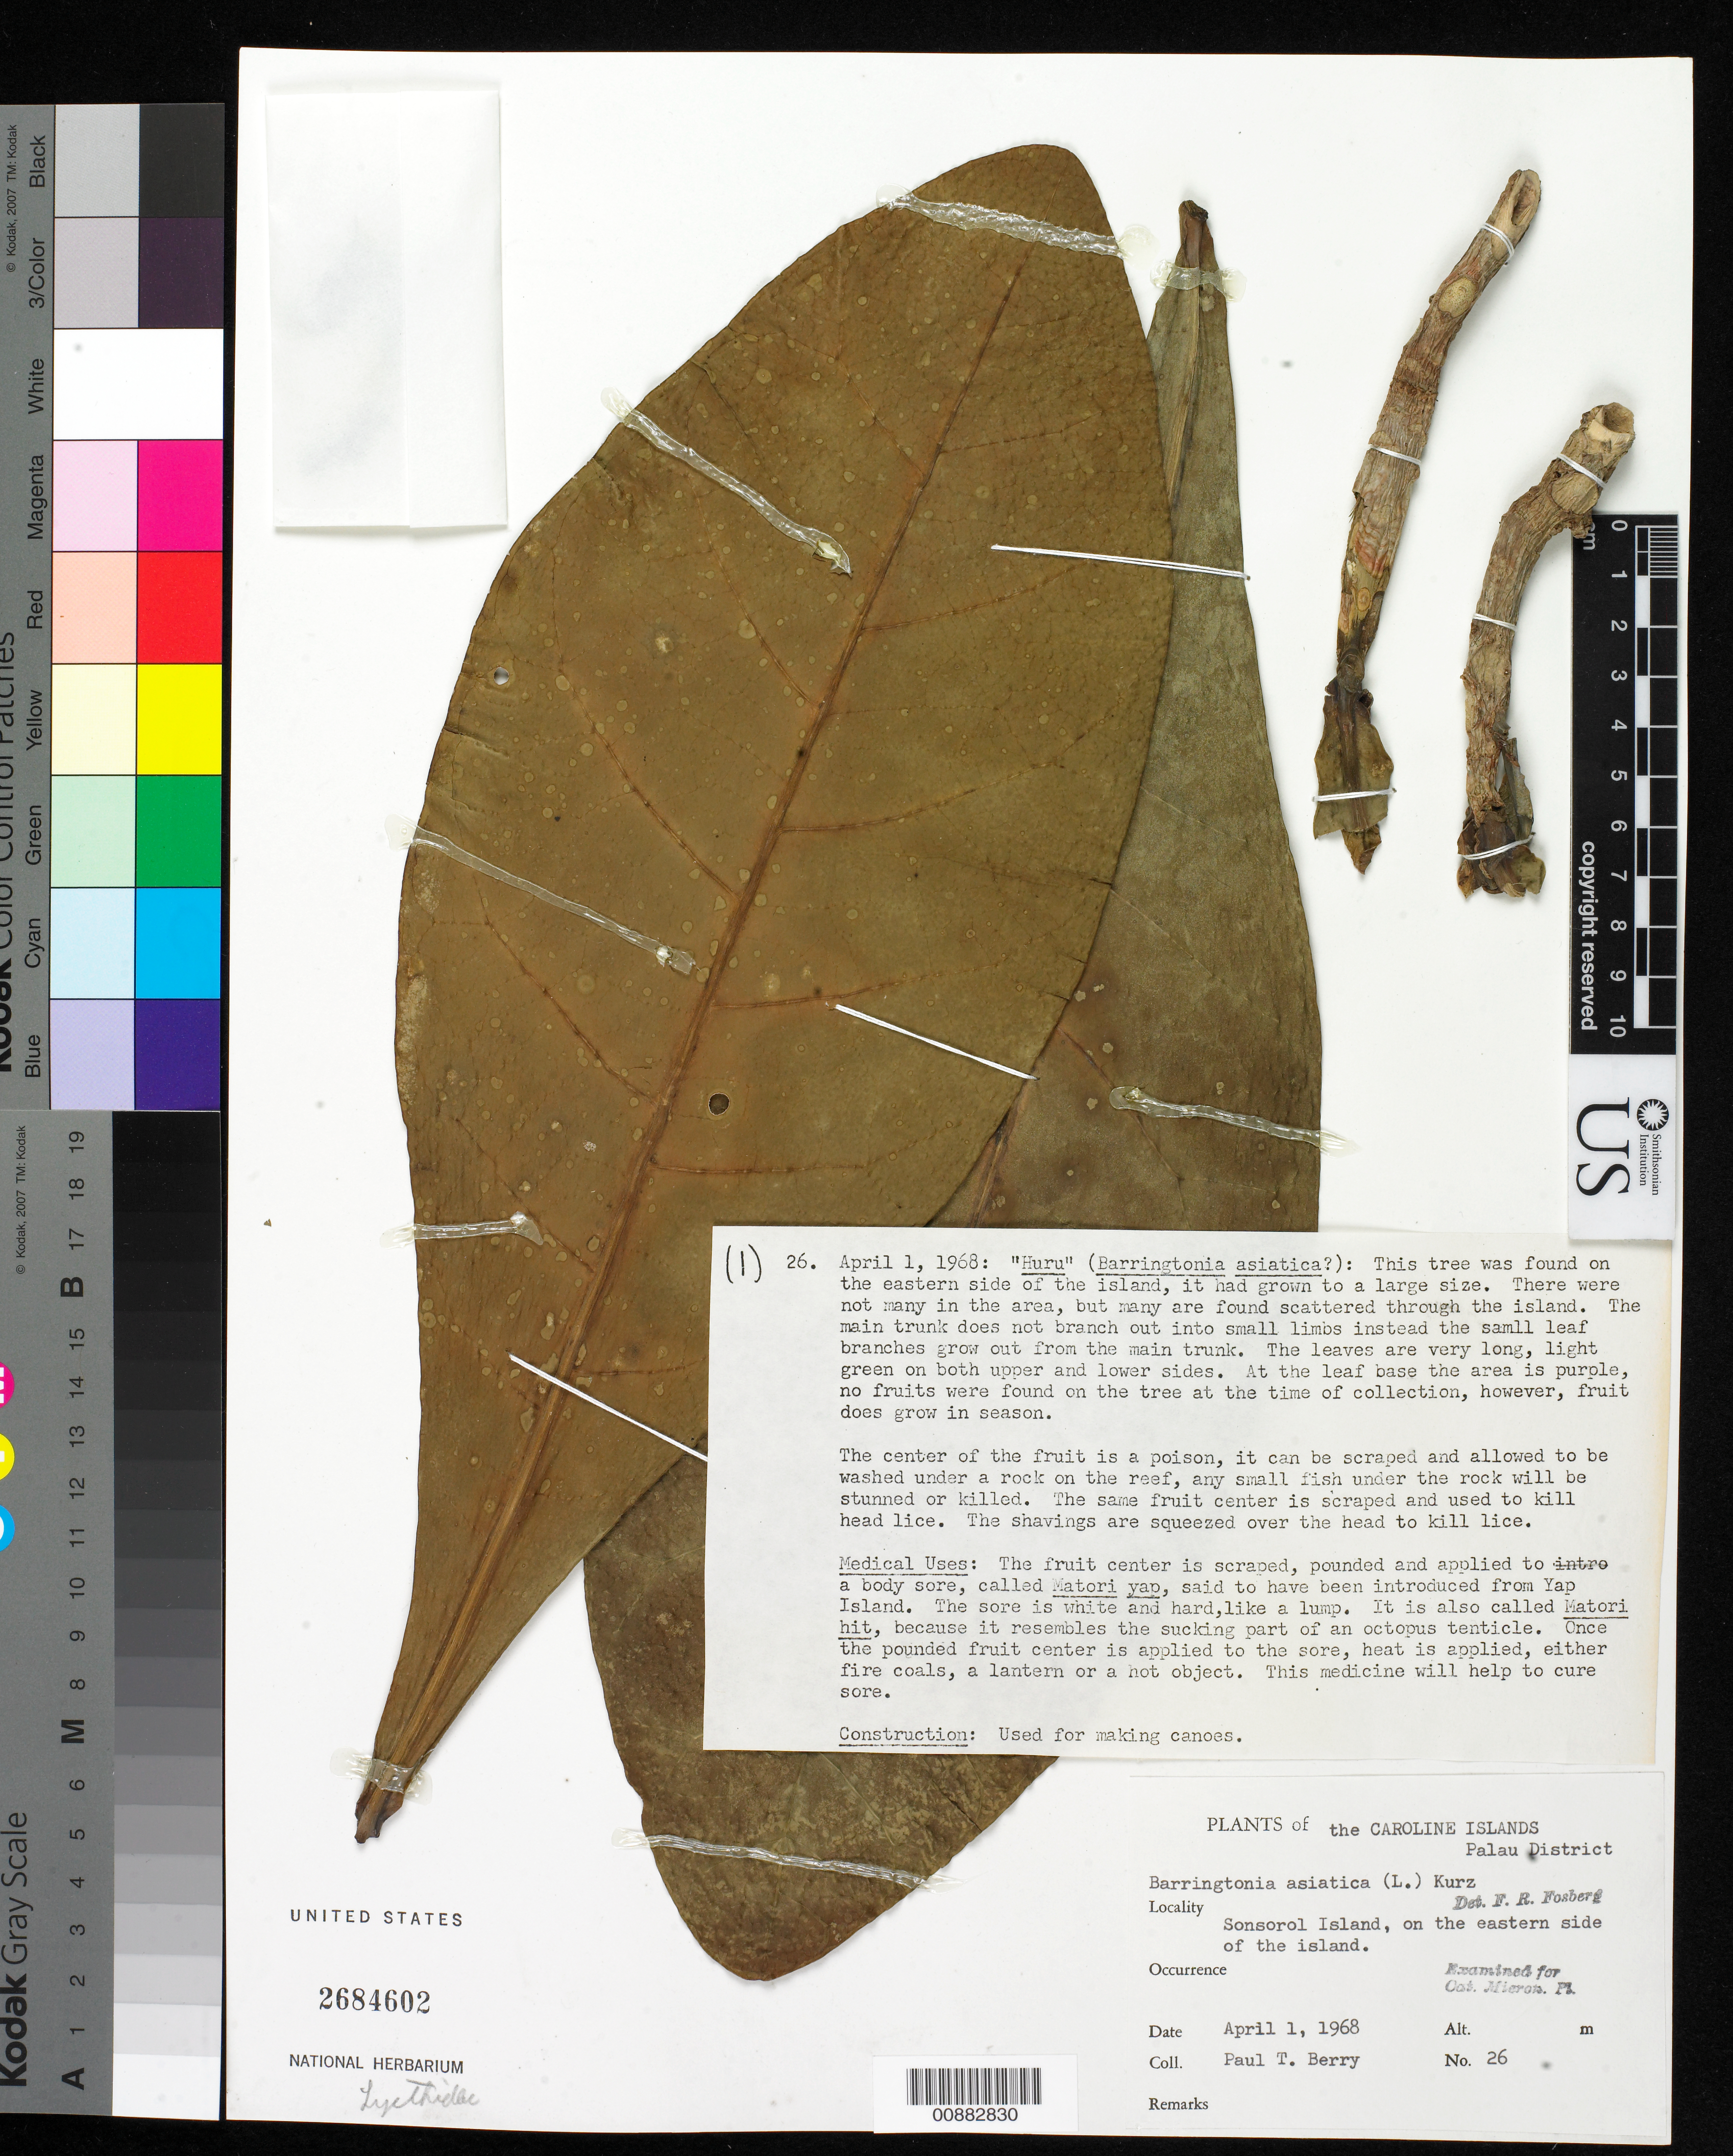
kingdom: Plantae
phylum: Tracheophyta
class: Magnoliopsida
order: Ericales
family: Lecythidaceae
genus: Barringtonia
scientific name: Barringtonia asiatica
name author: (L.) Kurz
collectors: P. T. Berry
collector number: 26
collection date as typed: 01 Apr 1968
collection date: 1968-04-01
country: Palau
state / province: Sonsorol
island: Sonsorol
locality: E side of island.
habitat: Few in this area but many found scattered through the island.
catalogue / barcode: US 2684602